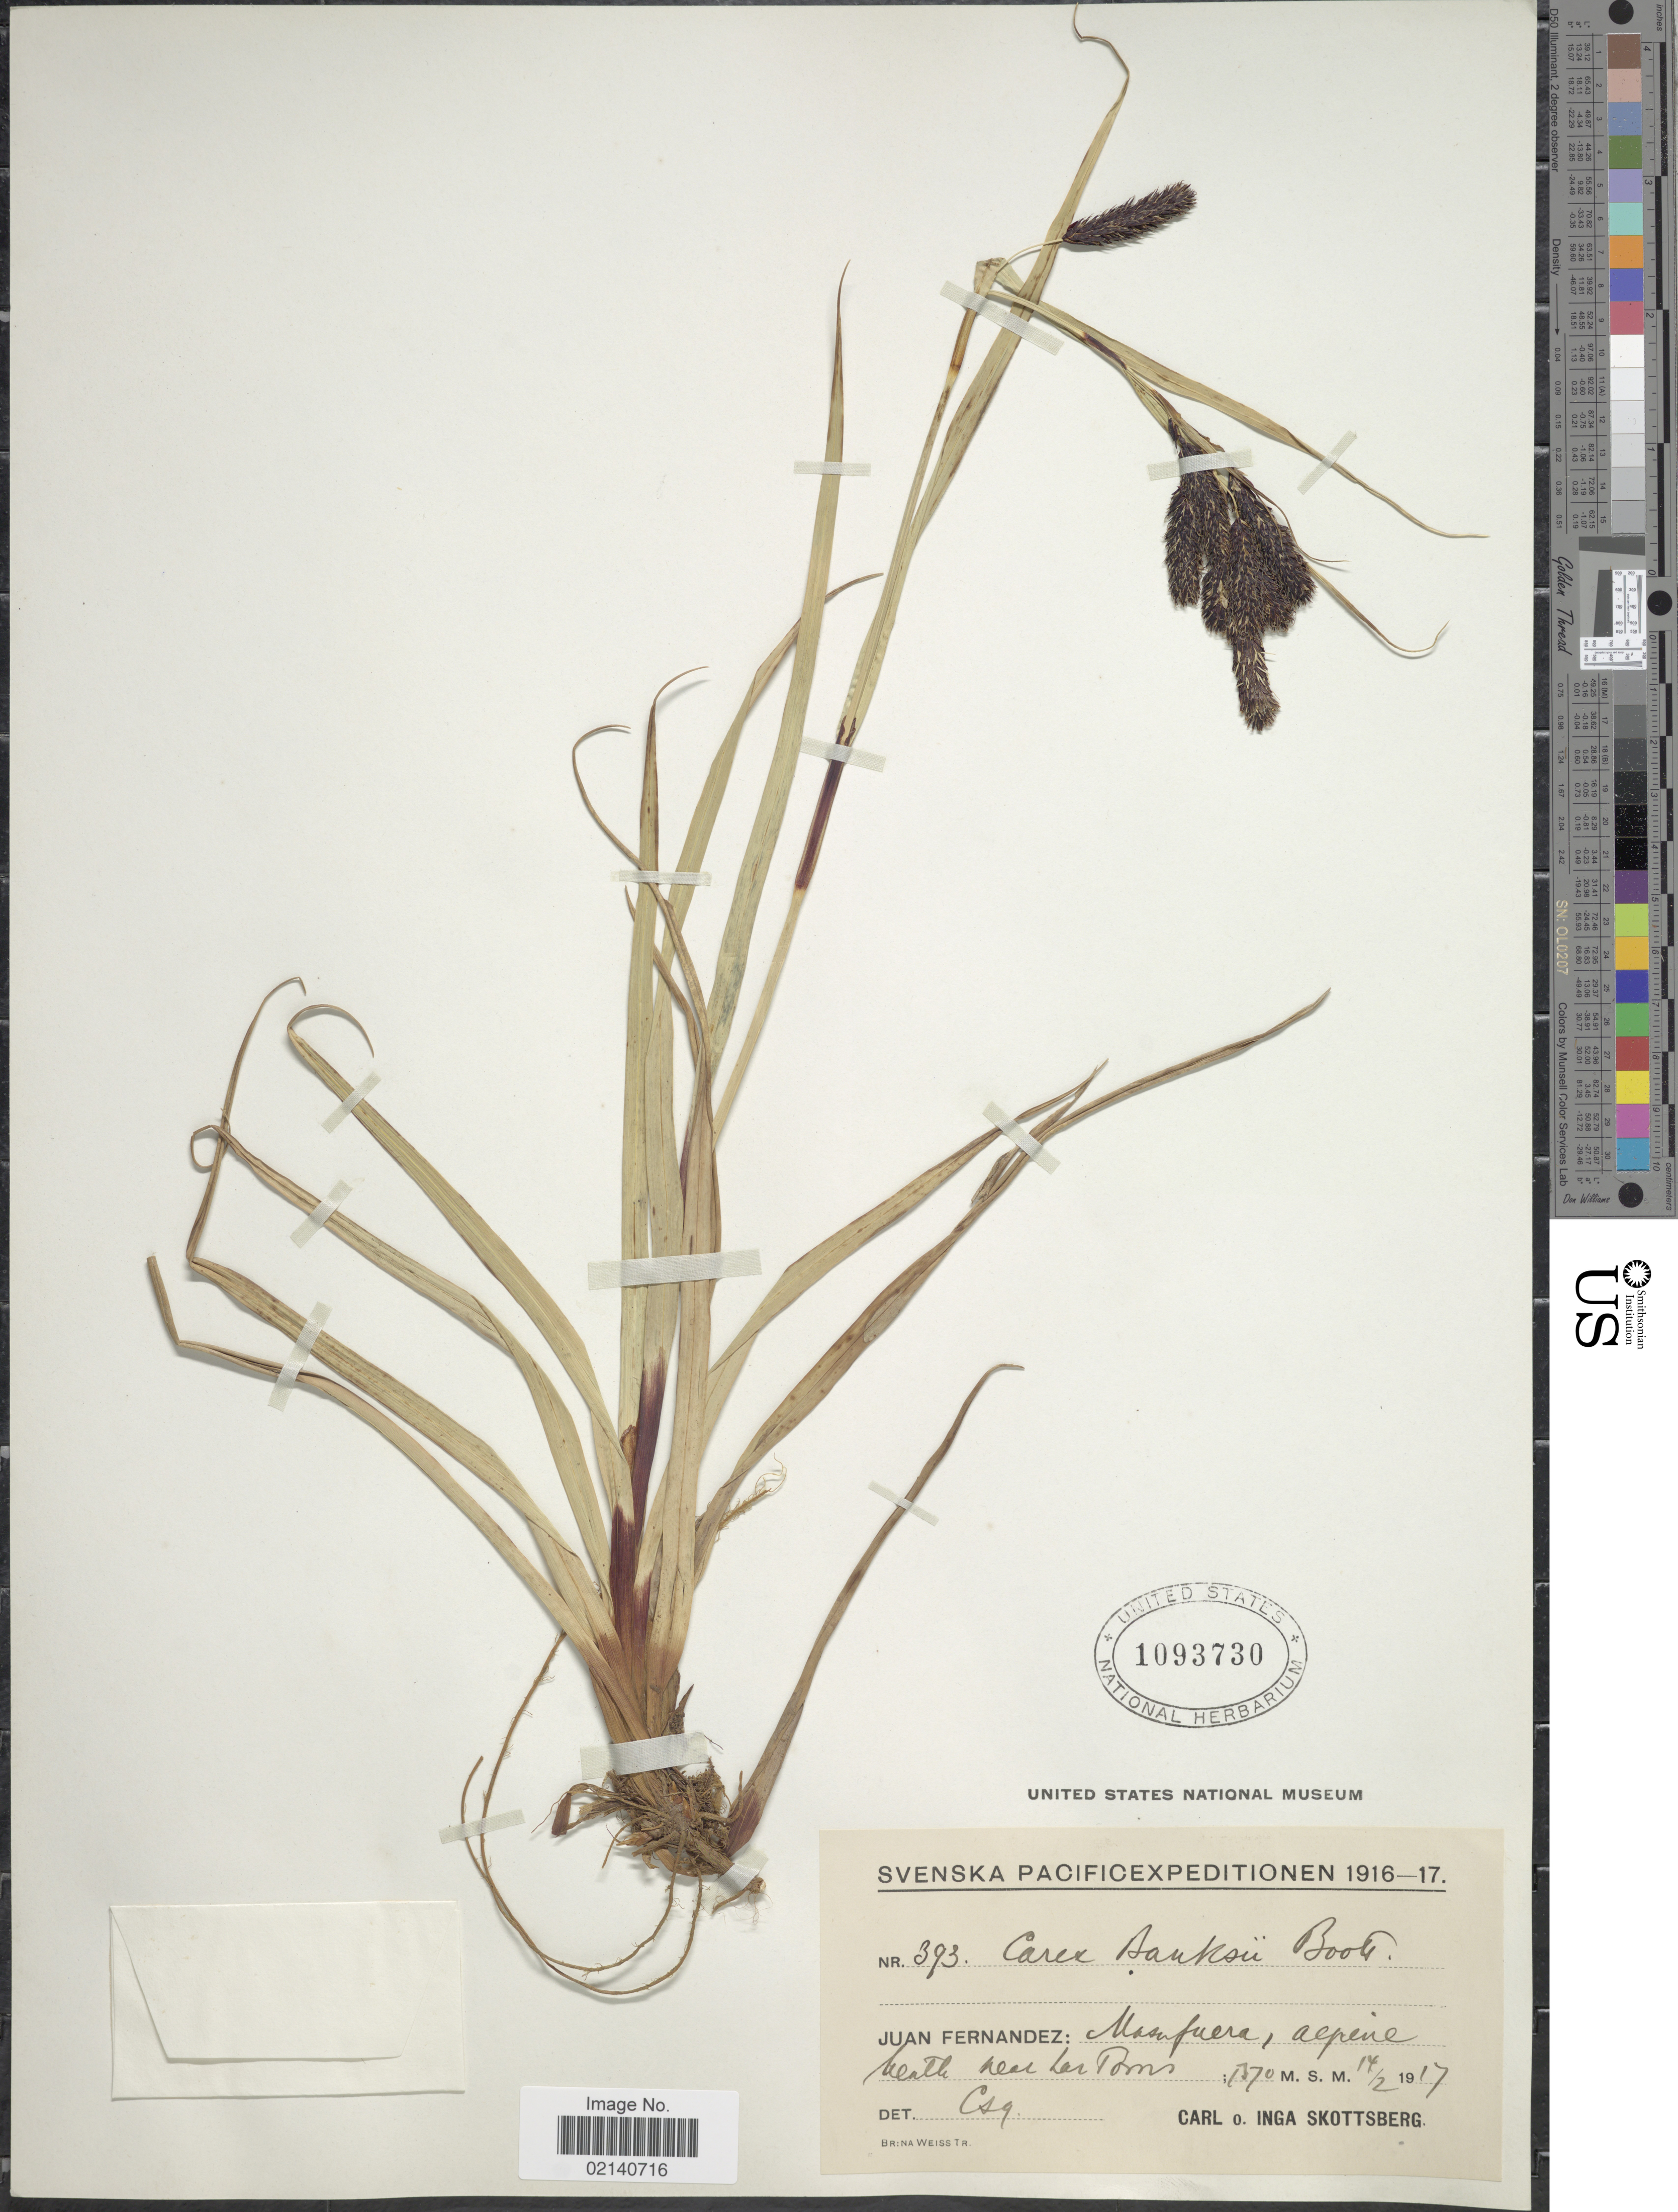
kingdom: Plantae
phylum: Tracheophyta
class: Liliopsida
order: Poales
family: Cyperaceae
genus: Carex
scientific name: Carex stuessyi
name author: G.A. Wheeler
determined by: Jimnéz-Mejias, Pedro, (UPOS), Universidad Pablo de Olavide (SPAIN)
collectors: C. Skottsberg & I. Skottsberg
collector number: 393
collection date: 1917-02-14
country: Chile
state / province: Valparaíso (V)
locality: Pacific. Juan Fernandez: Masafuera, alpine heath near Las Torres.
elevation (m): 1370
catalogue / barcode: US 1093730